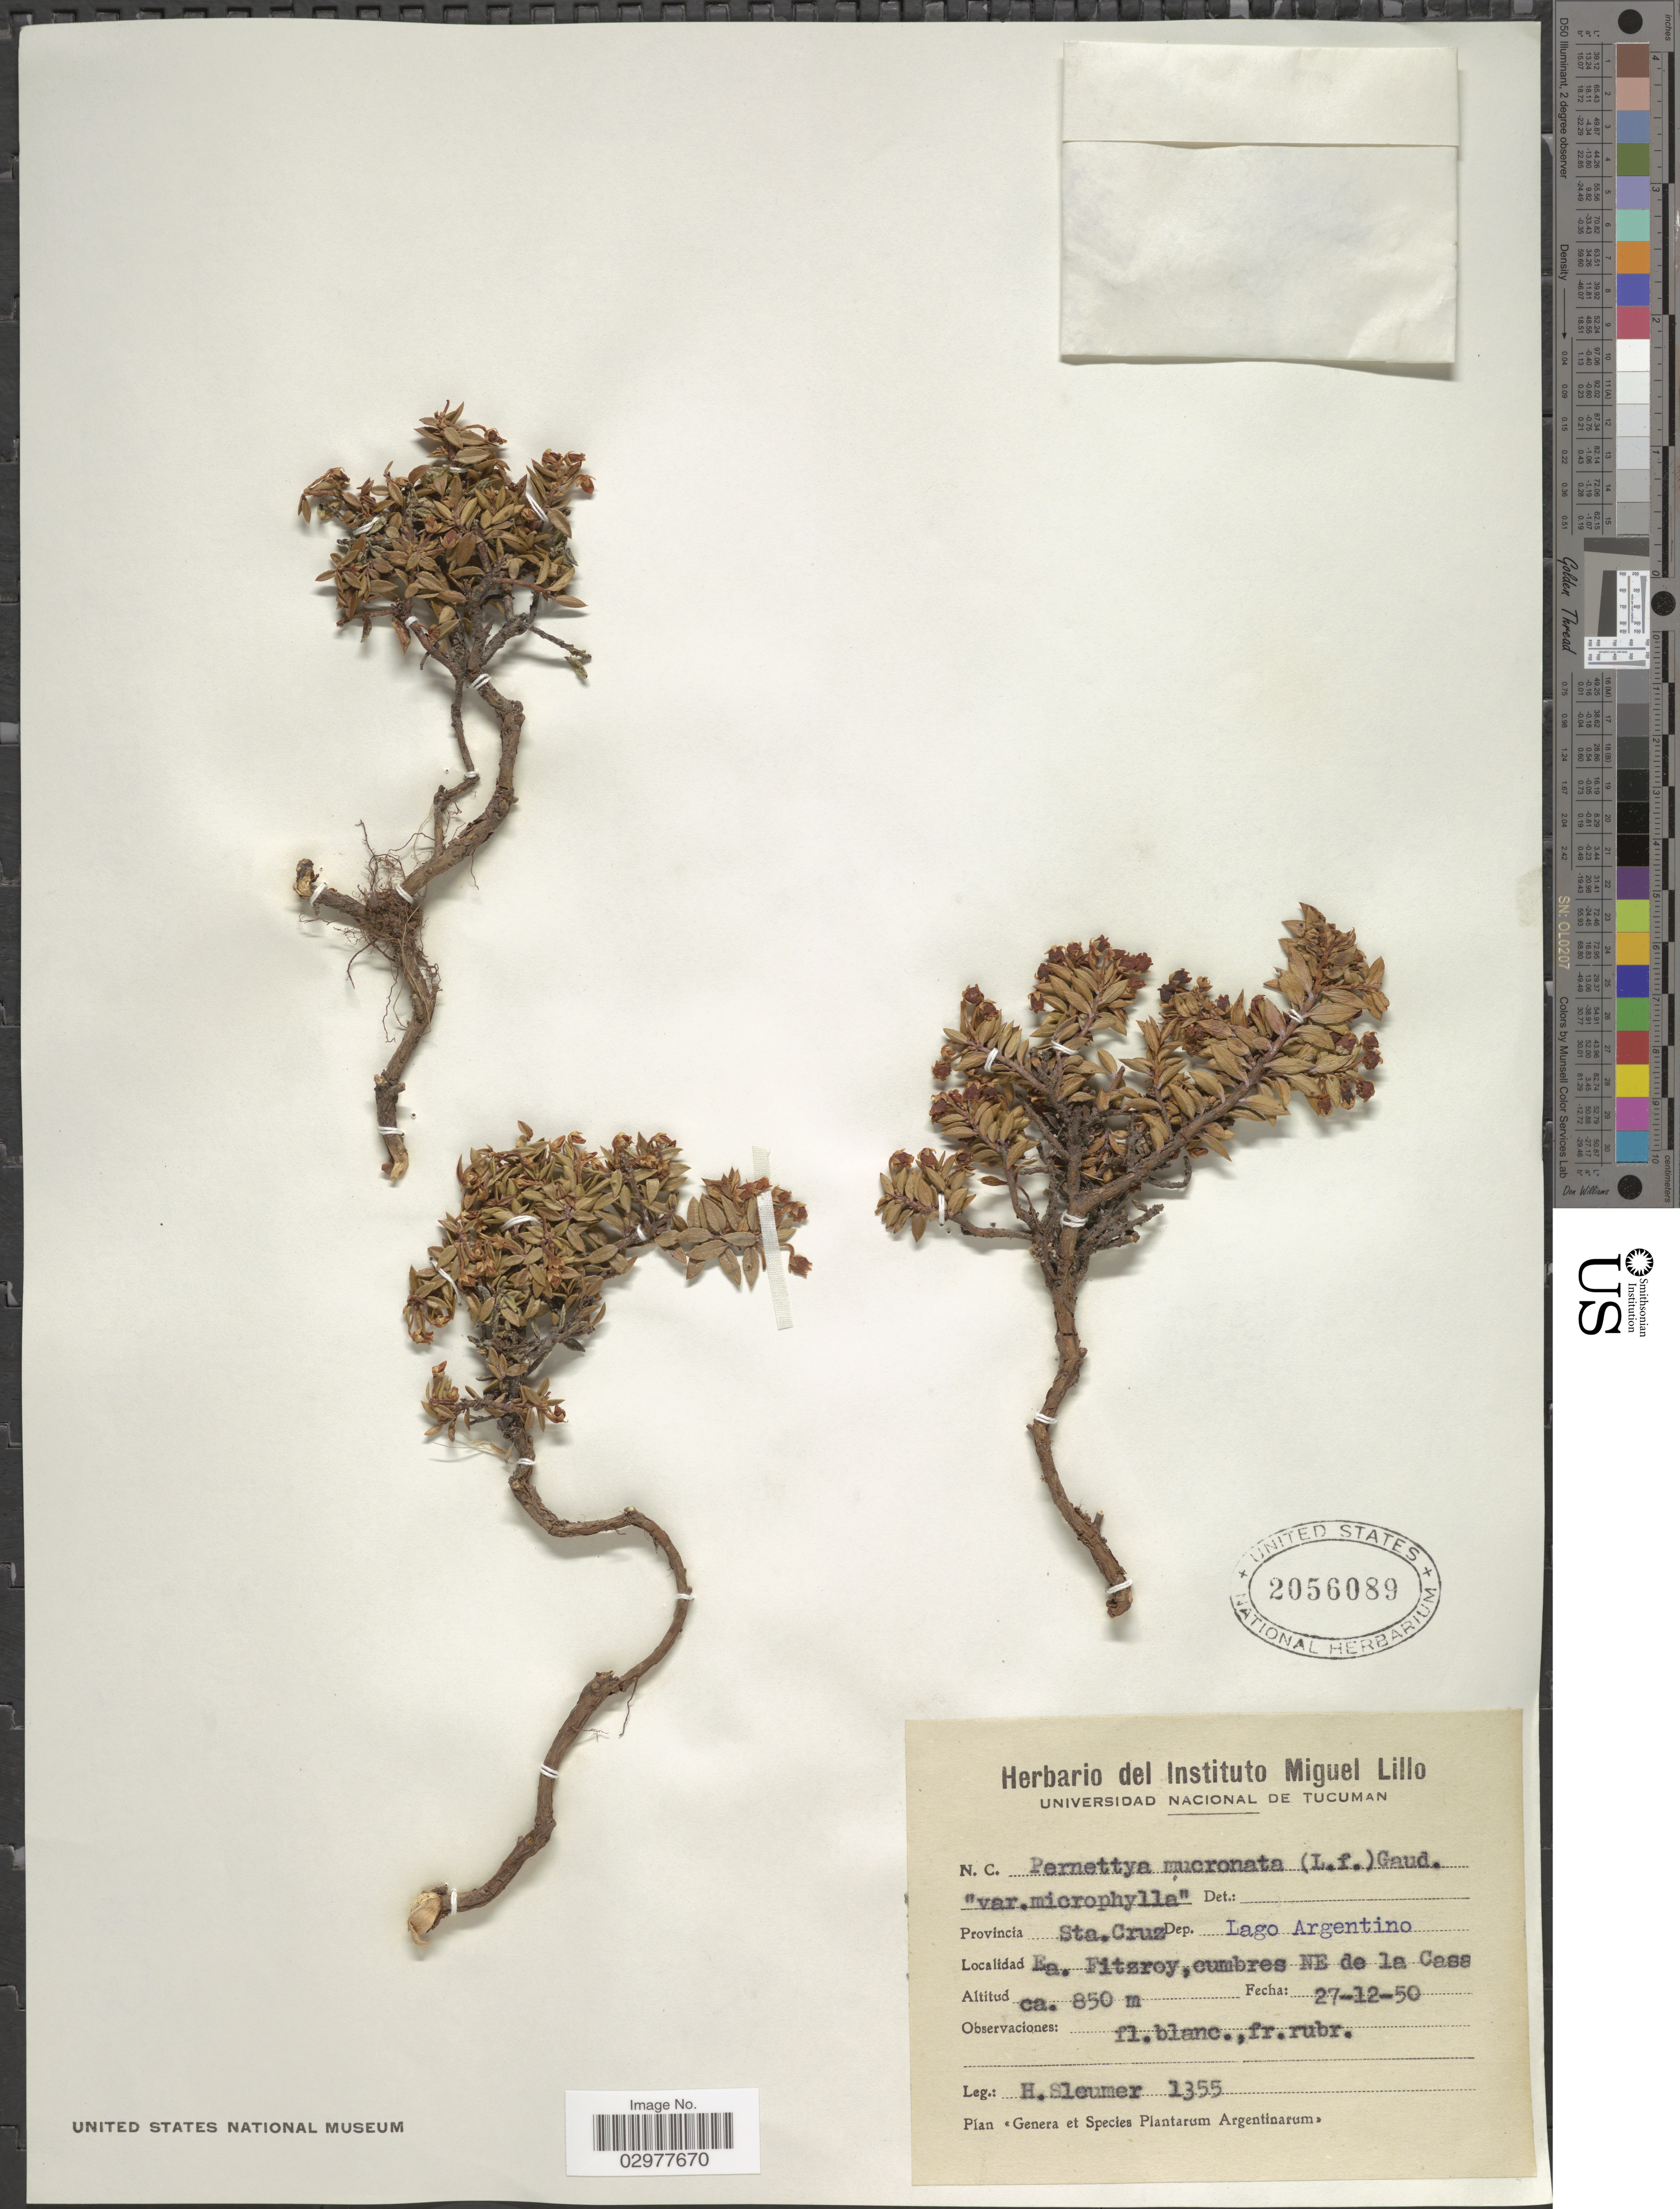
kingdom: Plantae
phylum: Tracheophyta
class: Magnoliopsida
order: Ericales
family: Ericaceae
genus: Pernettya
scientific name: Pernettya mucronata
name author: (L. f.) Gaudich. ex A. Spreng.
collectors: H. O. Sleumer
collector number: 1355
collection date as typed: Transcribed d/m/y: 27/12/50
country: Argentina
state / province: Santa Cruz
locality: Dep. Lago Argentino, Ea. Fitzroy, cumbres NE de la Cass.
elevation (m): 850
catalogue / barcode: US 2056089